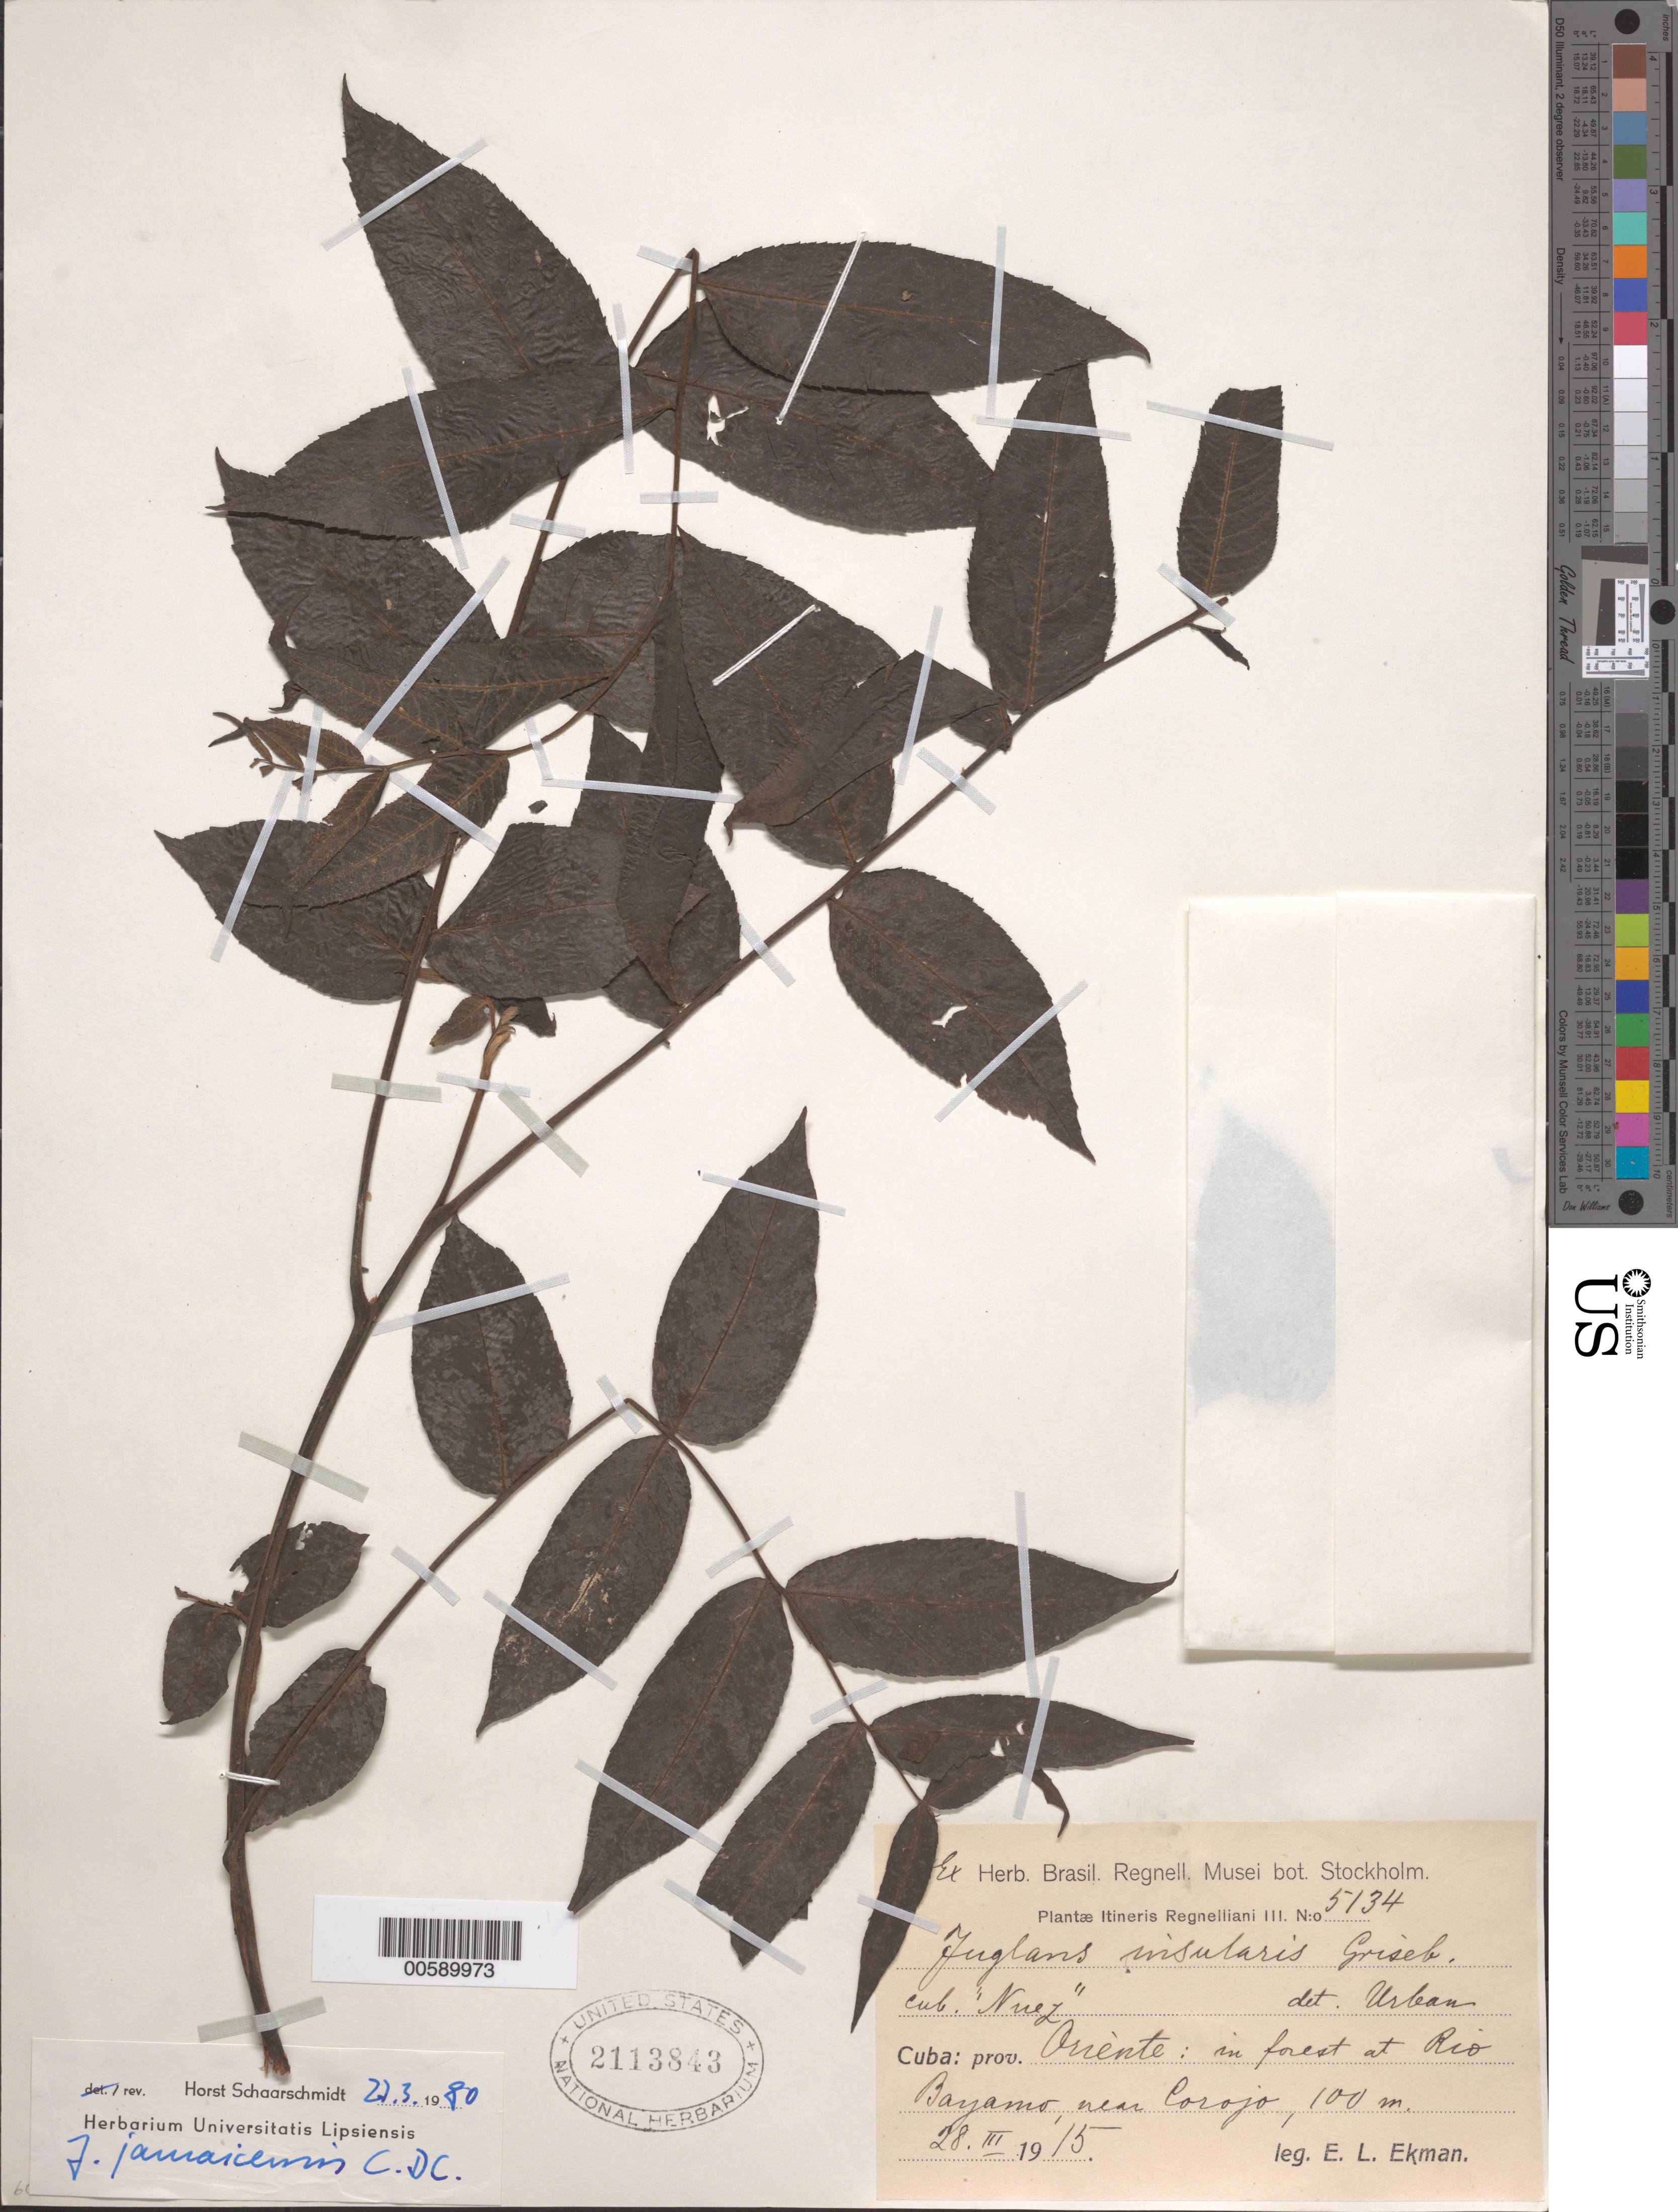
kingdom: Plantae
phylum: Tracheophyta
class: Magnoliopsida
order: Fagales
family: Juglandaceae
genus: Juglans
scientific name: Juglans jamaicensis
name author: C. DC.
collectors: E. L. Ekman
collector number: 5134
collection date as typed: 28 Mar 1915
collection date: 1915-03-28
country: Cuba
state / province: Granma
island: Greater Antilles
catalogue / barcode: US 2113843